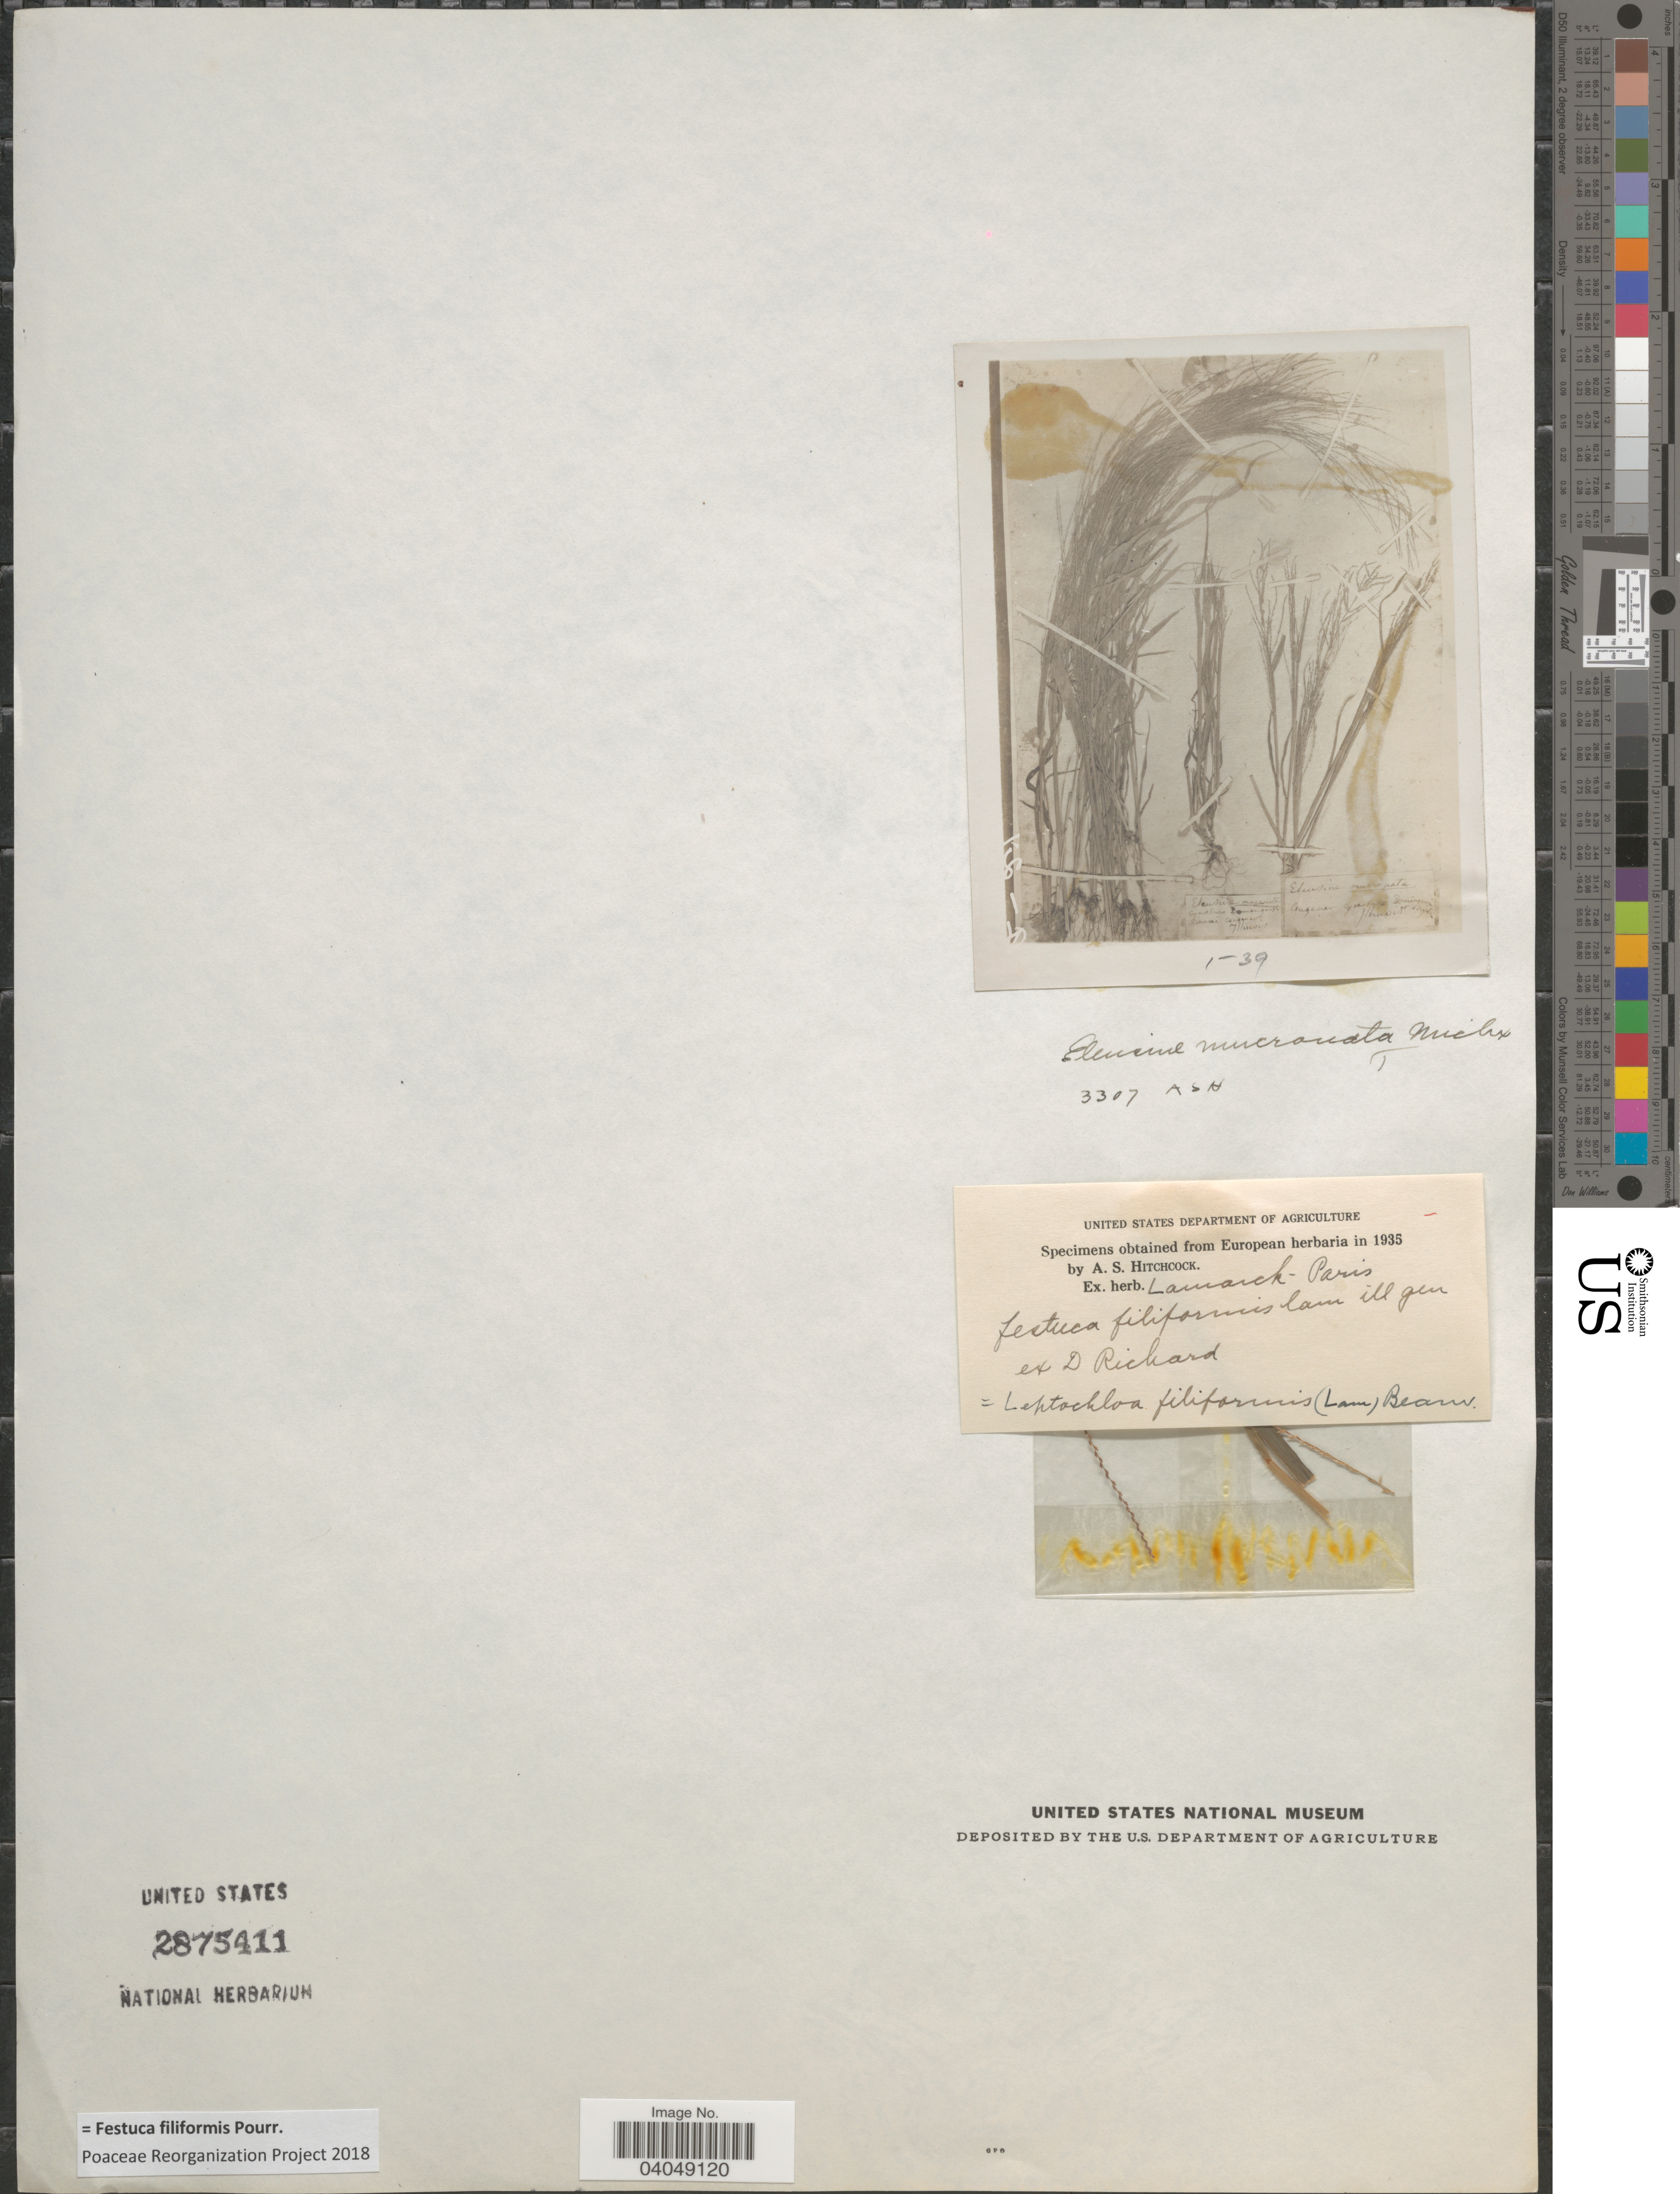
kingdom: Plantae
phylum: Tracheophyta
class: Liliopsida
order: Poales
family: Poaceae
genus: Festuca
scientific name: Festuca filiformis Lam., nom. illeg.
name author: Lam.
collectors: ex herb. Lamarck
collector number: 1-39 ?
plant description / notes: Photograph and fragmentary material of (type?) specimen ex herb. Lamarck (Paris)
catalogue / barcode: US 2875411